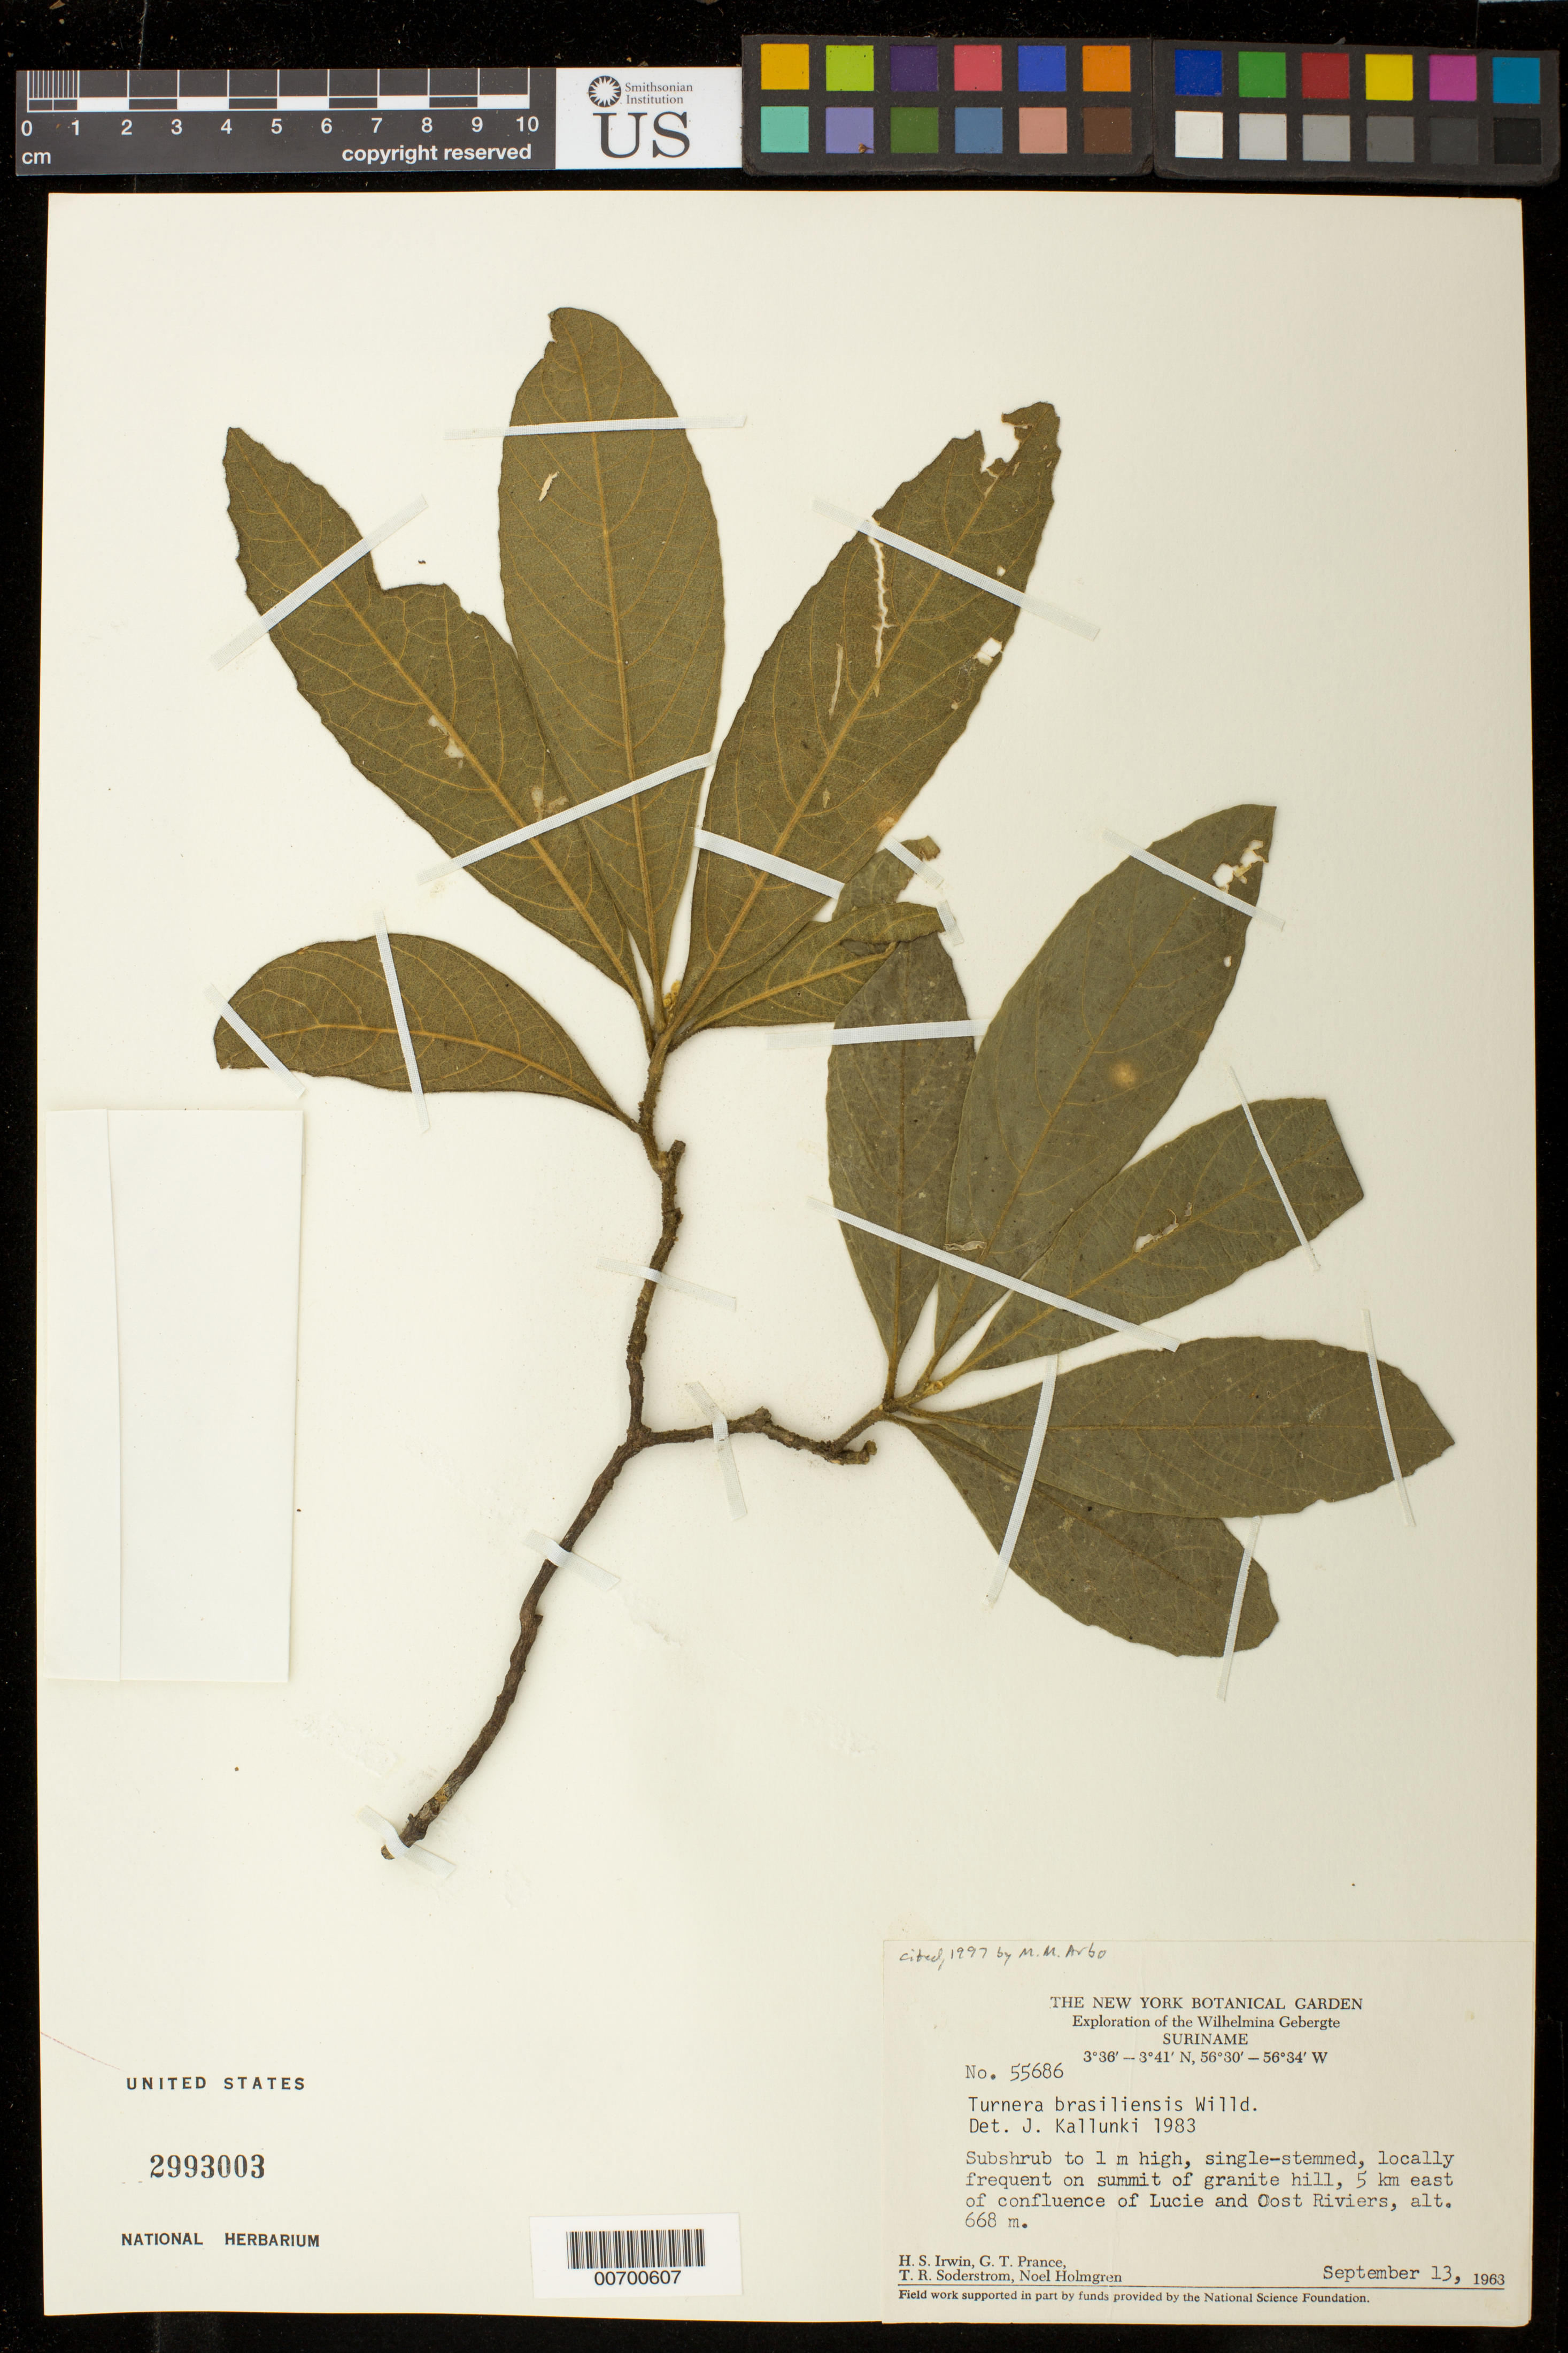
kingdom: Plantae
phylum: Tracheophyta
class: Magnoliopsida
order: Malpighiales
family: Turneraceae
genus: Turnera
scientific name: Turnera brasiliensis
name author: Willd. ex Schult.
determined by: Kallunki, Jacquelyn A.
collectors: H. Irwin, G. T. Prance, T. R. Soderstrom & N. H. Holmgren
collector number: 55686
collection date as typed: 13-Sep-63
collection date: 1963-09-13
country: Suriname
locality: Lucie R., 5 km E confluence with Oost R., Wilhelmina Gebergte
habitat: Summit of granite hill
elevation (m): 668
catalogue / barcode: US 2993003